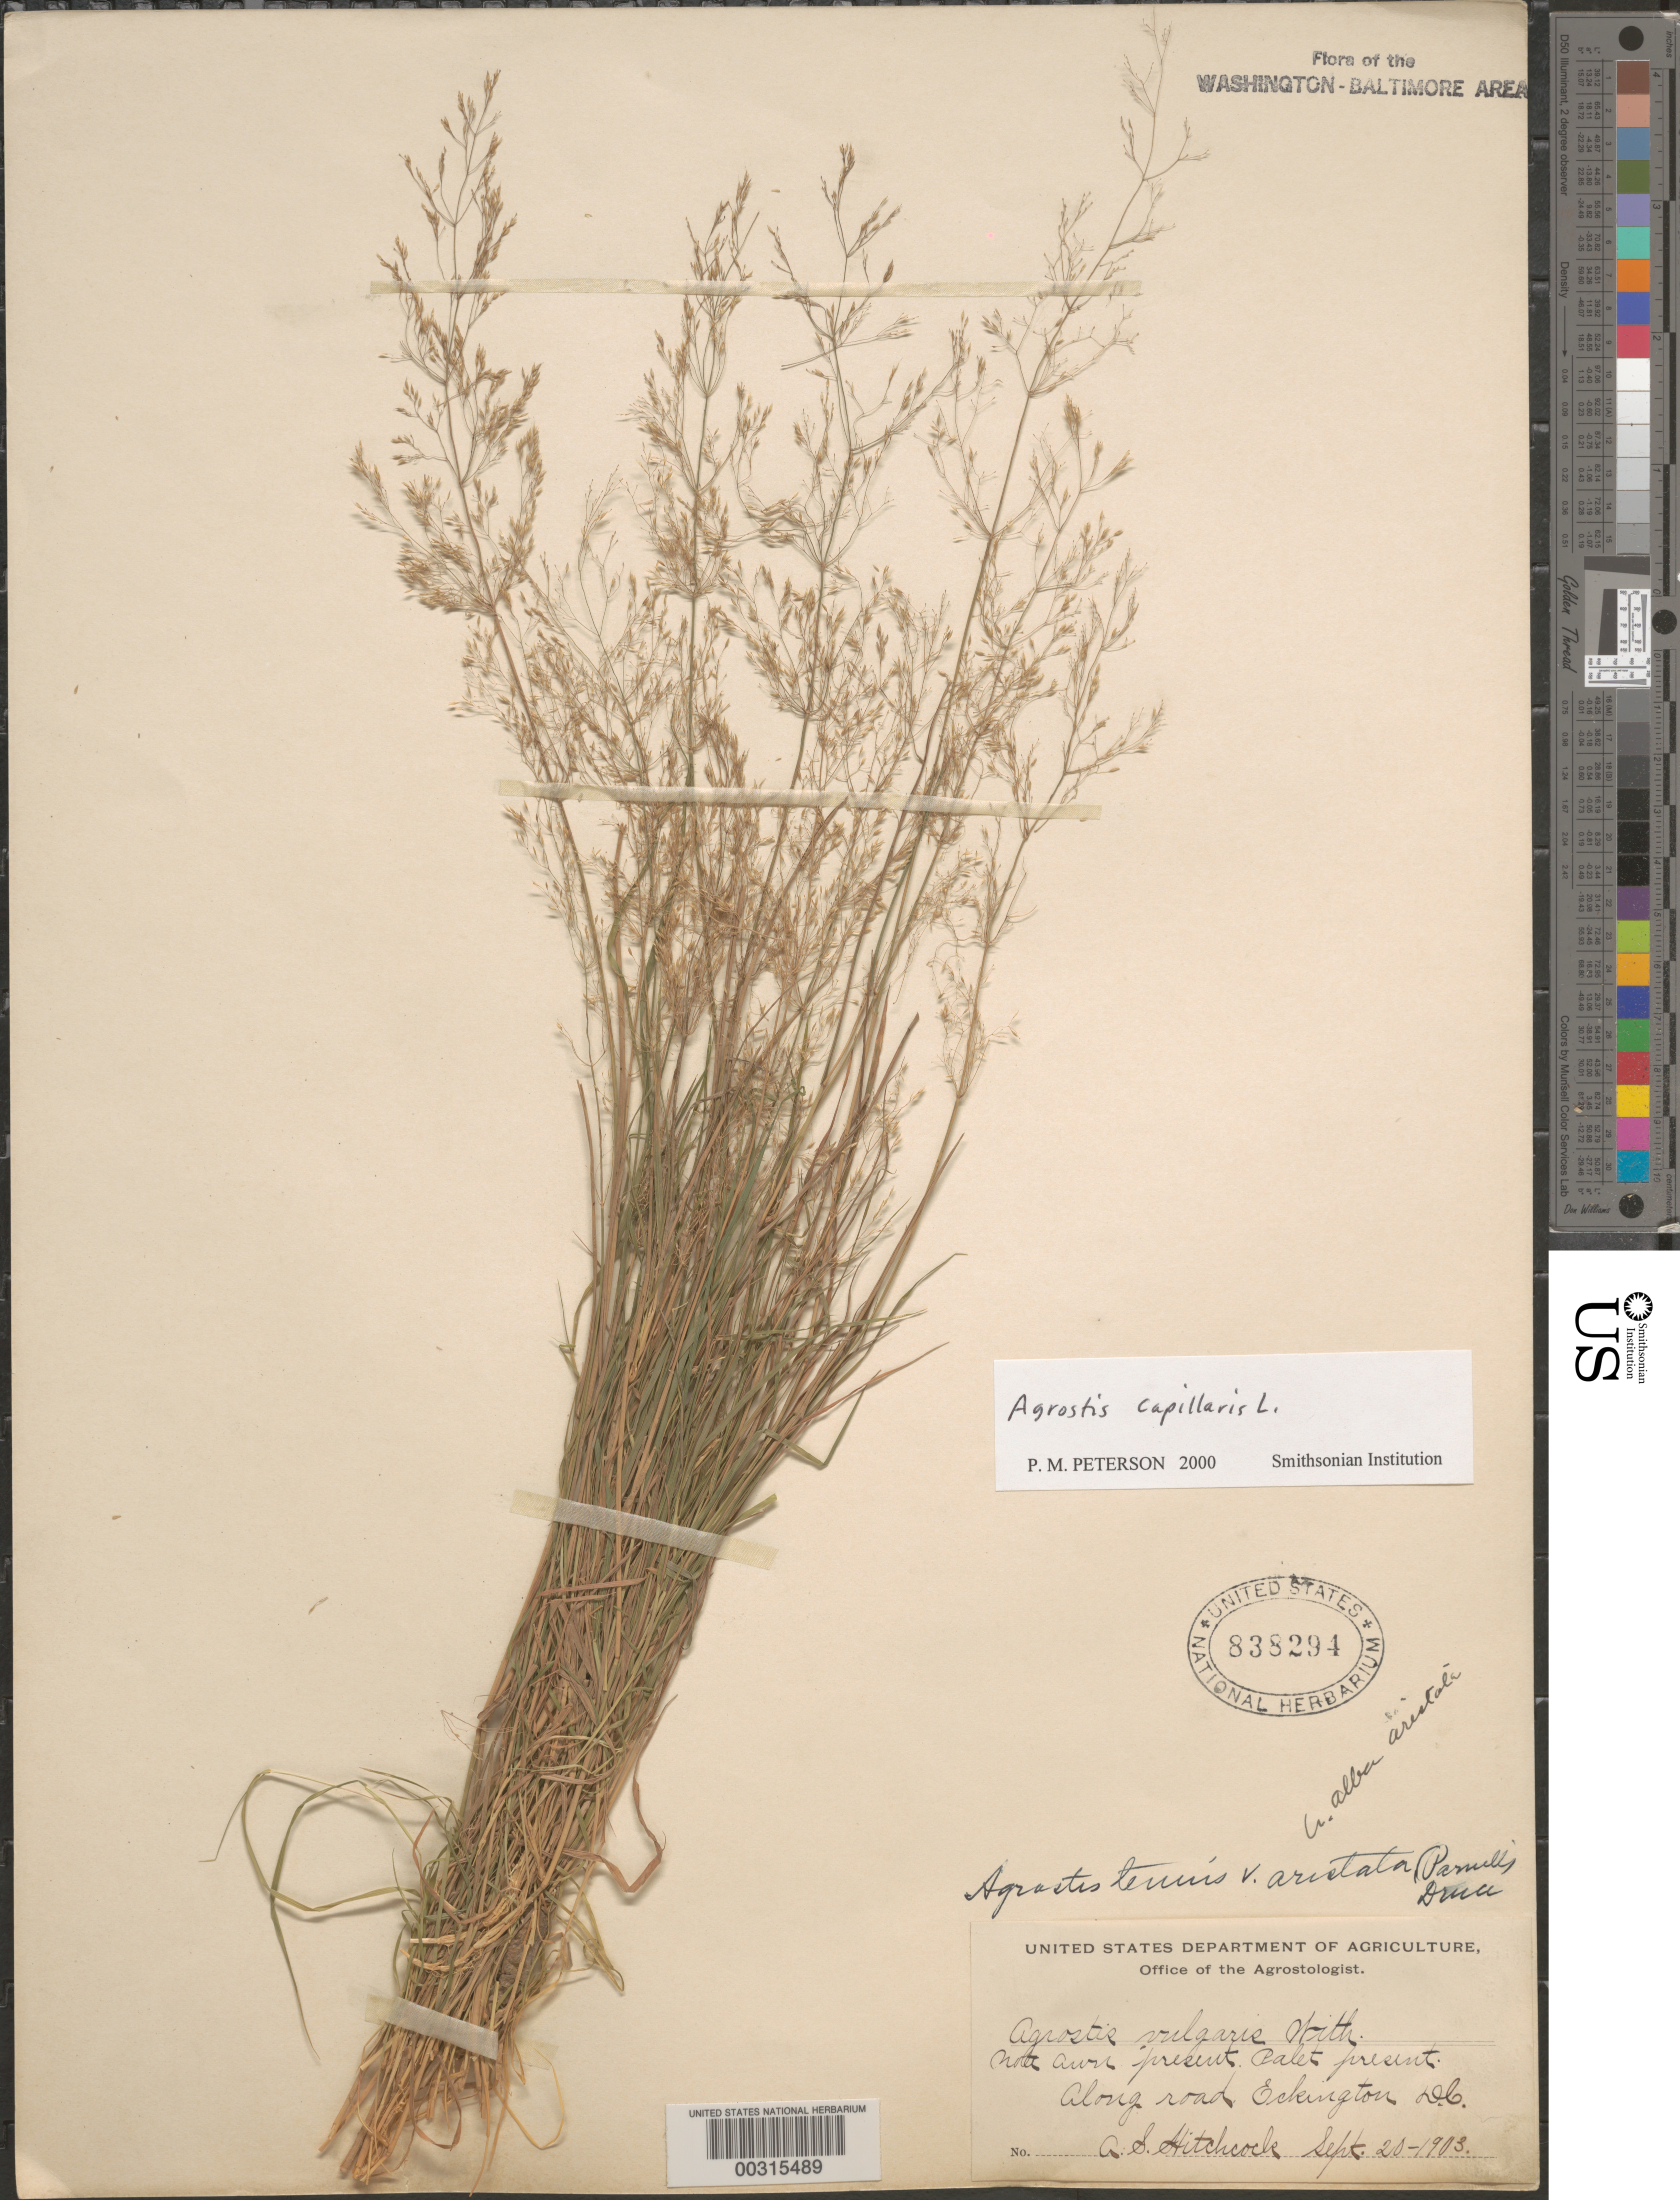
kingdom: Plantae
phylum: Tracheophyta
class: Liliopsida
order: Poales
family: Poaceae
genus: Agrostis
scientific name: Agrostis capillaris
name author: L.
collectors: A. S. Hitchcock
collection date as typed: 20 Sep 1903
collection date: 1903-09-20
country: United States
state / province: District of Columbia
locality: Eckington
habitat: Along road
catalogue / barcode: US 838294